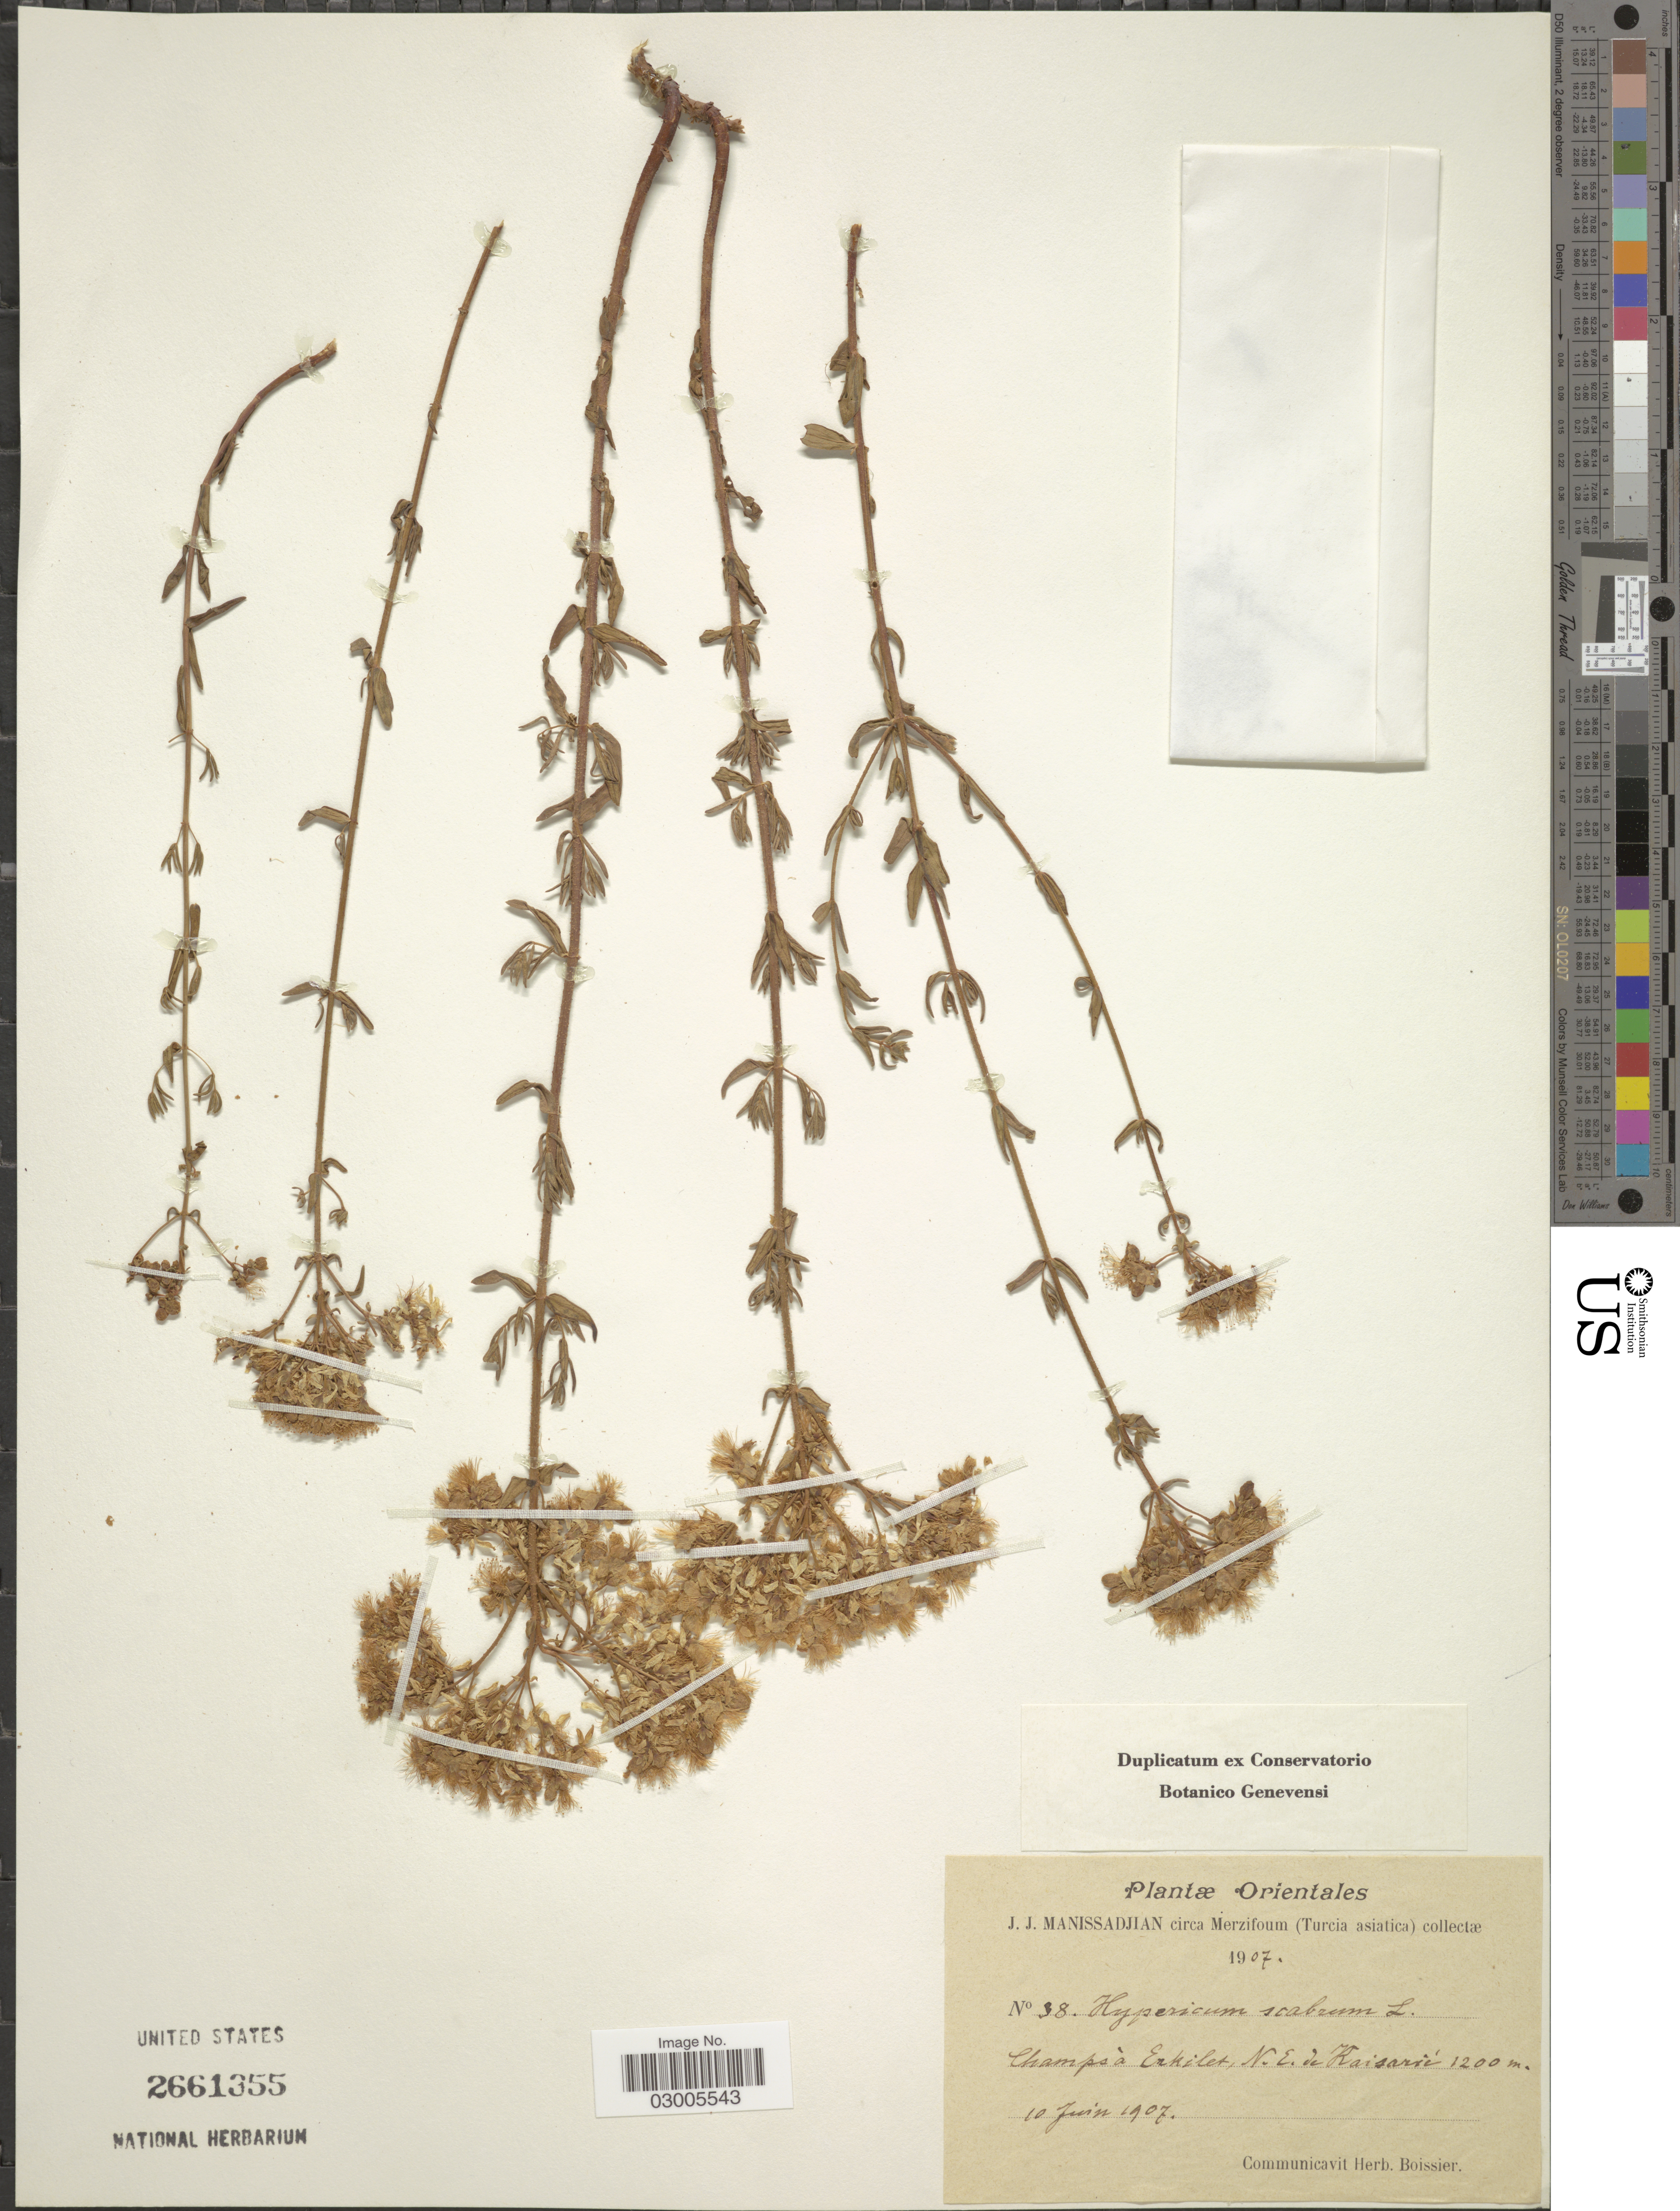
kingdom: Plantae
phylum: Tracheophyta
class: Magnoliopsida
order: Malpighiales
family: Hypericaceae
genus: Hypericum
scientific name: Hypericum scabrum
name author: L.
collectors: J. Manissadjian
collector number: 38*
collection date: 1907-06-10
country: Turkey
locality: Orientales. Circa Merzifoum (Turcia asiatica). Champs à Erkilet, N.E. de Kaisarié.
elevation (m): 1200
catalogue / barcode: US 2661355